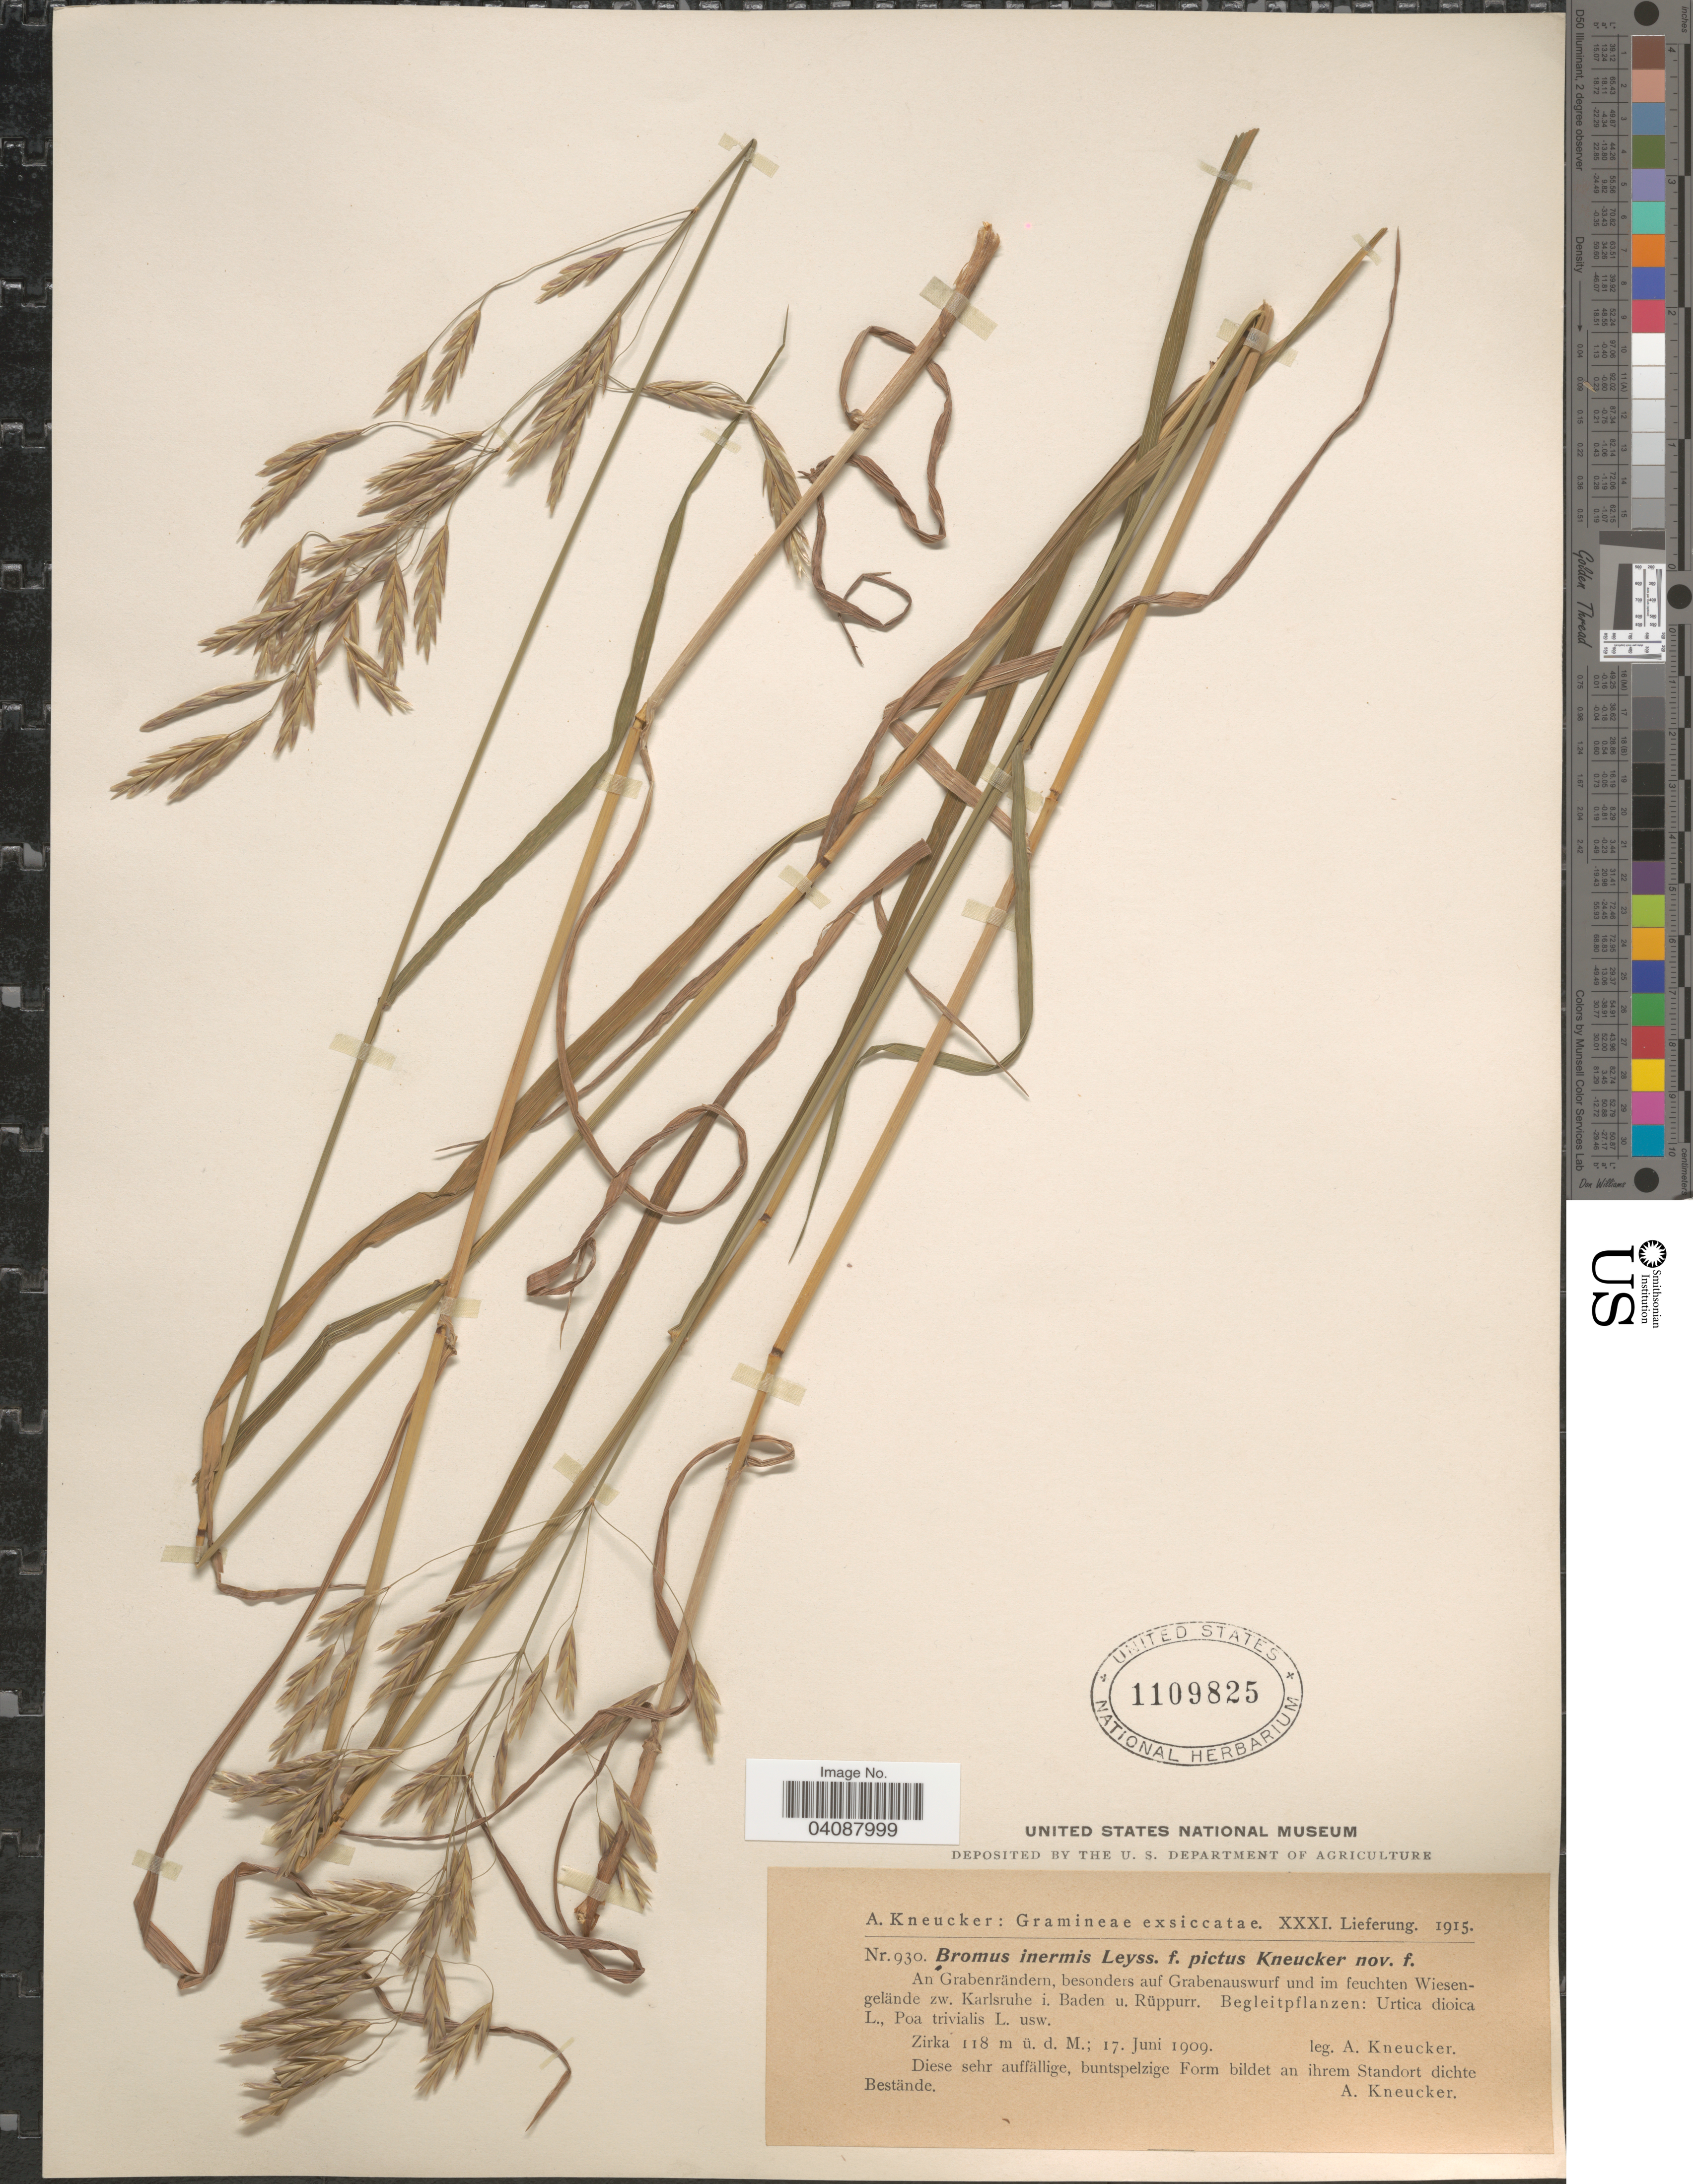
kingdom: Plantae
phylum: Tracheophyta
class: Liliopsida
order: Poales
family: Poaceae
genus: Bromus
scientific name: Bromus inermis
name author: Leyss.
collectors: A. Kneucker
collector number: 930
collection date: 1909-06-17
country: Germany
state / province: Baden-Württemberg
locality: An Grabenrändern, besonders auf Grabenauswurf und im feuchten Wiesengelände zw Karlsruhe i. Baden u. Rüppurr.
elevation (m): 118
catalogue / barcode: US 1109825